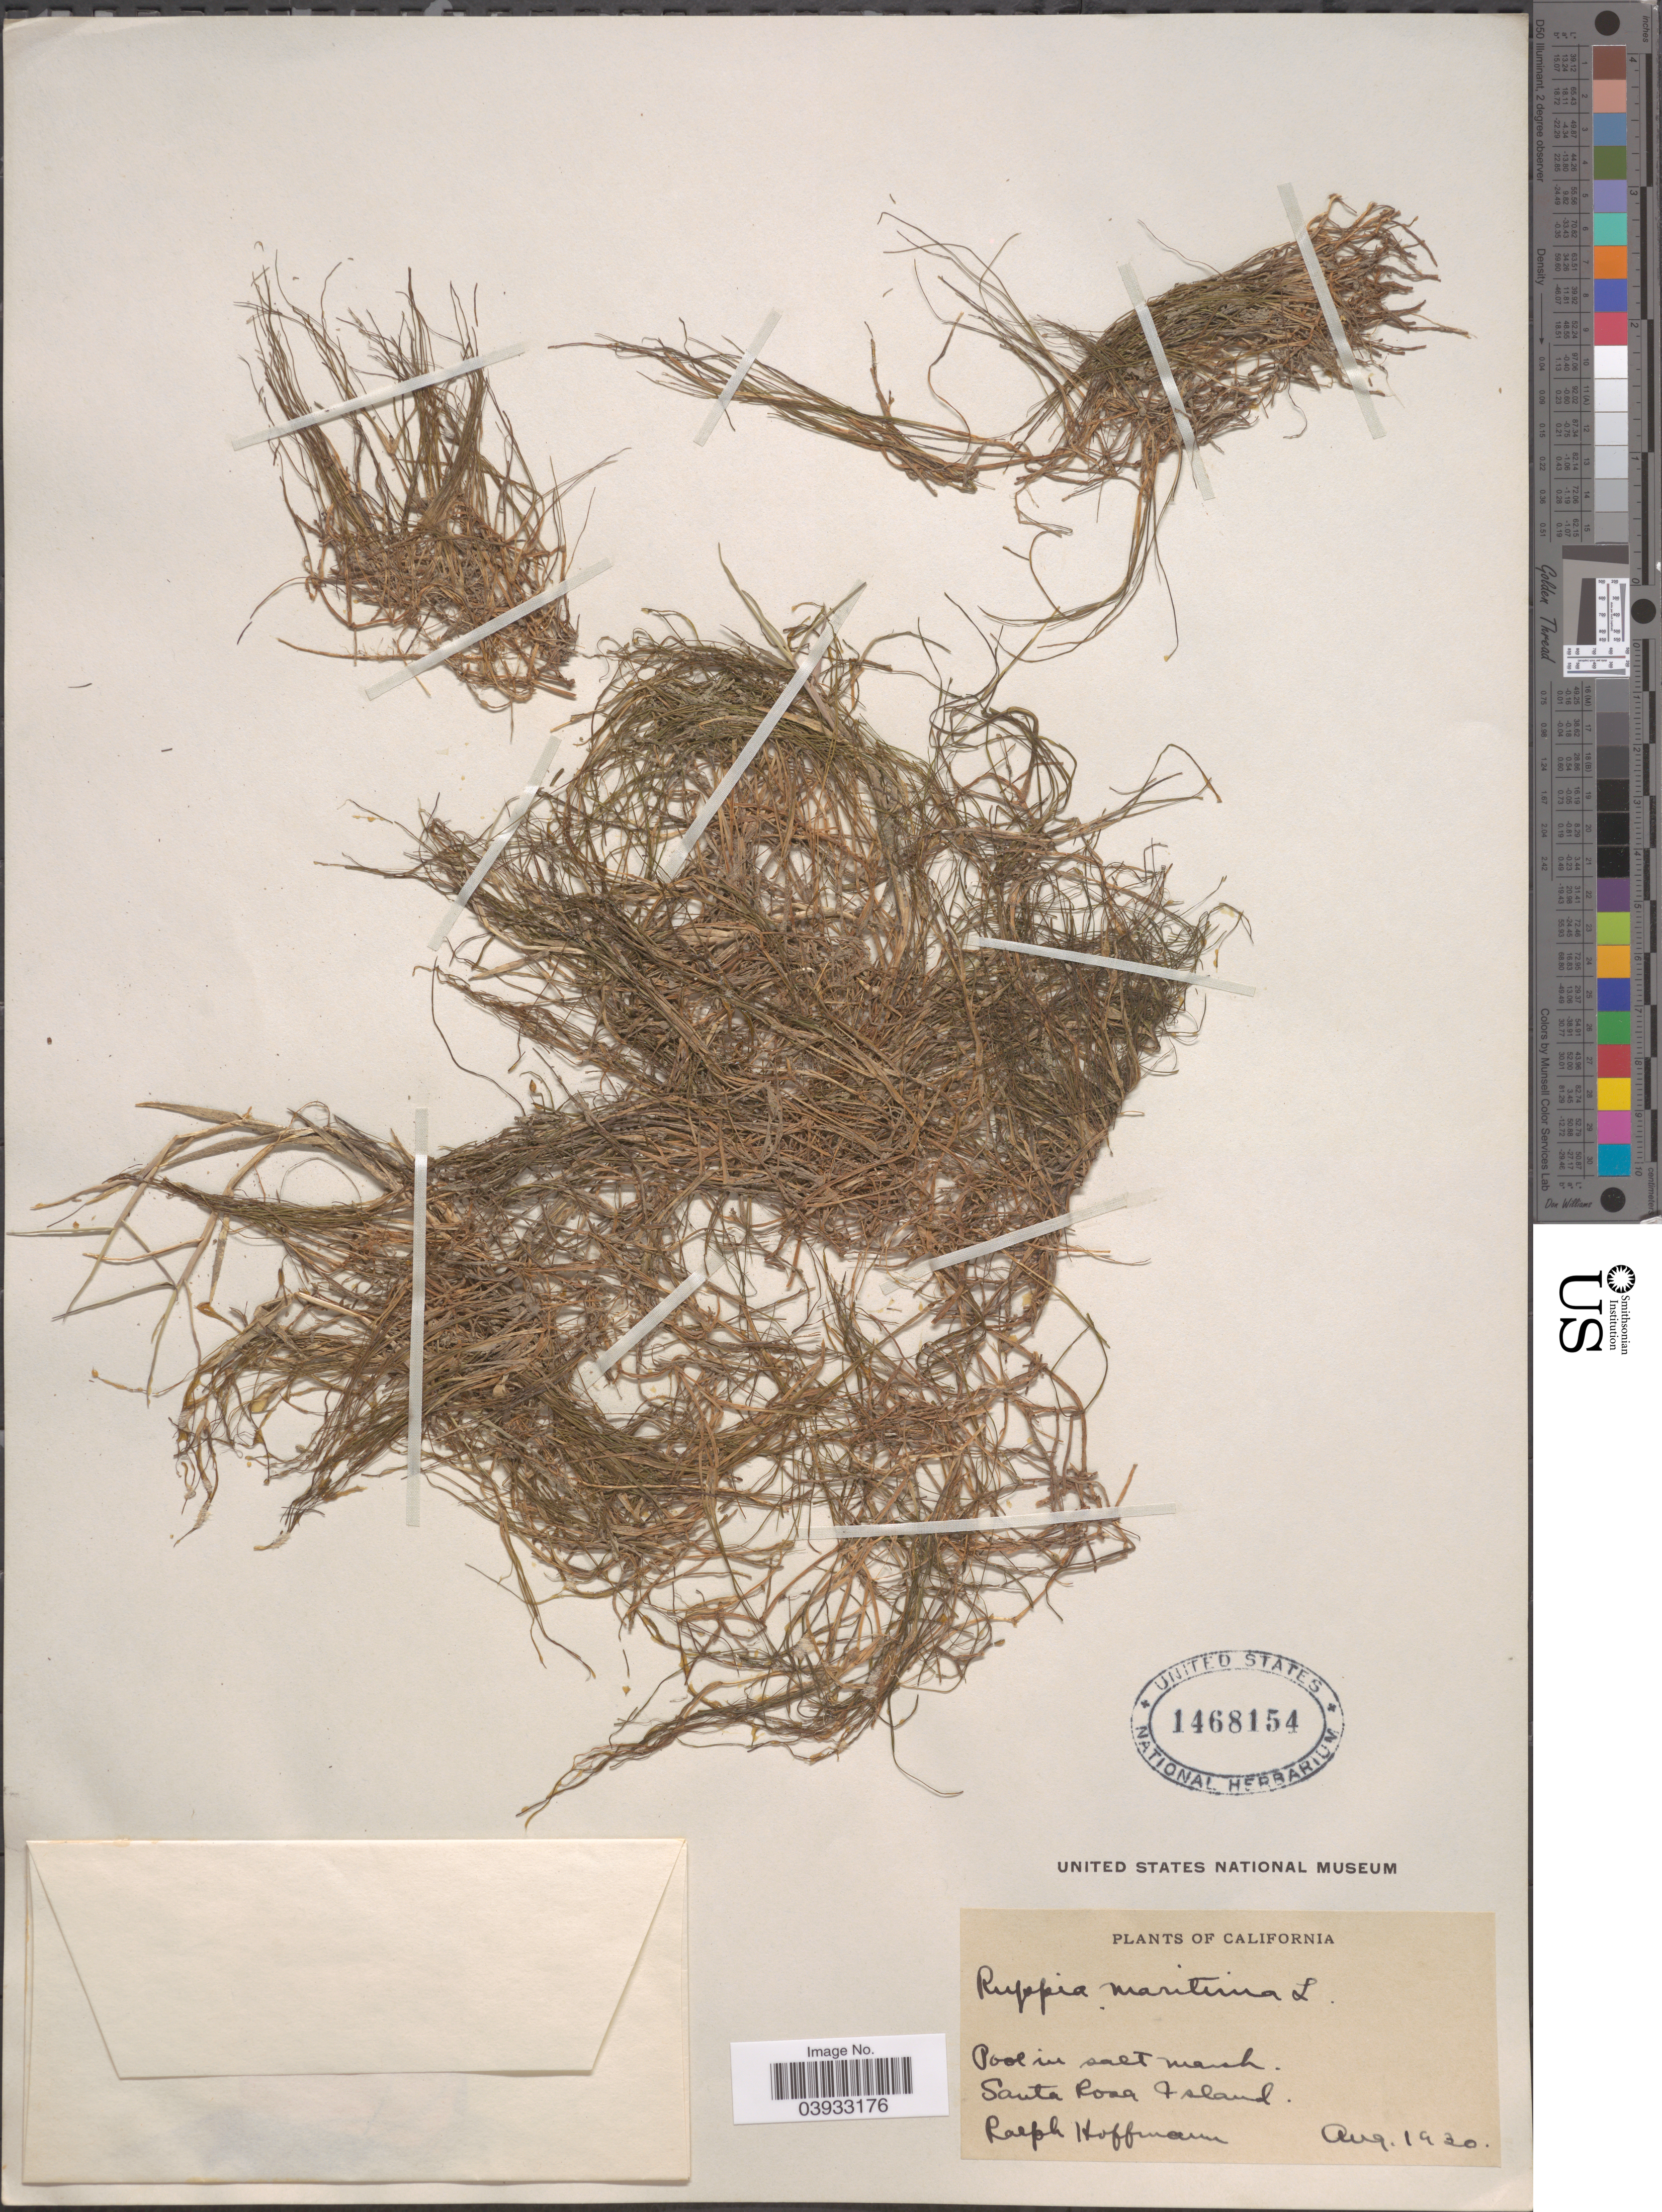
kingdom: Plantae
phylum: Tracheophyta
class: Liliopsida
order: Alismatales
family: Ruppiaceae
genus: Ruppia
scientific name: Ruppia maritima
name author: L.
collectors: R. Hoffmann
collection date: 1930-08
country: United States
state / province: California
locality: Santa Rosa Island.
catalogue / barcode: US 1468154